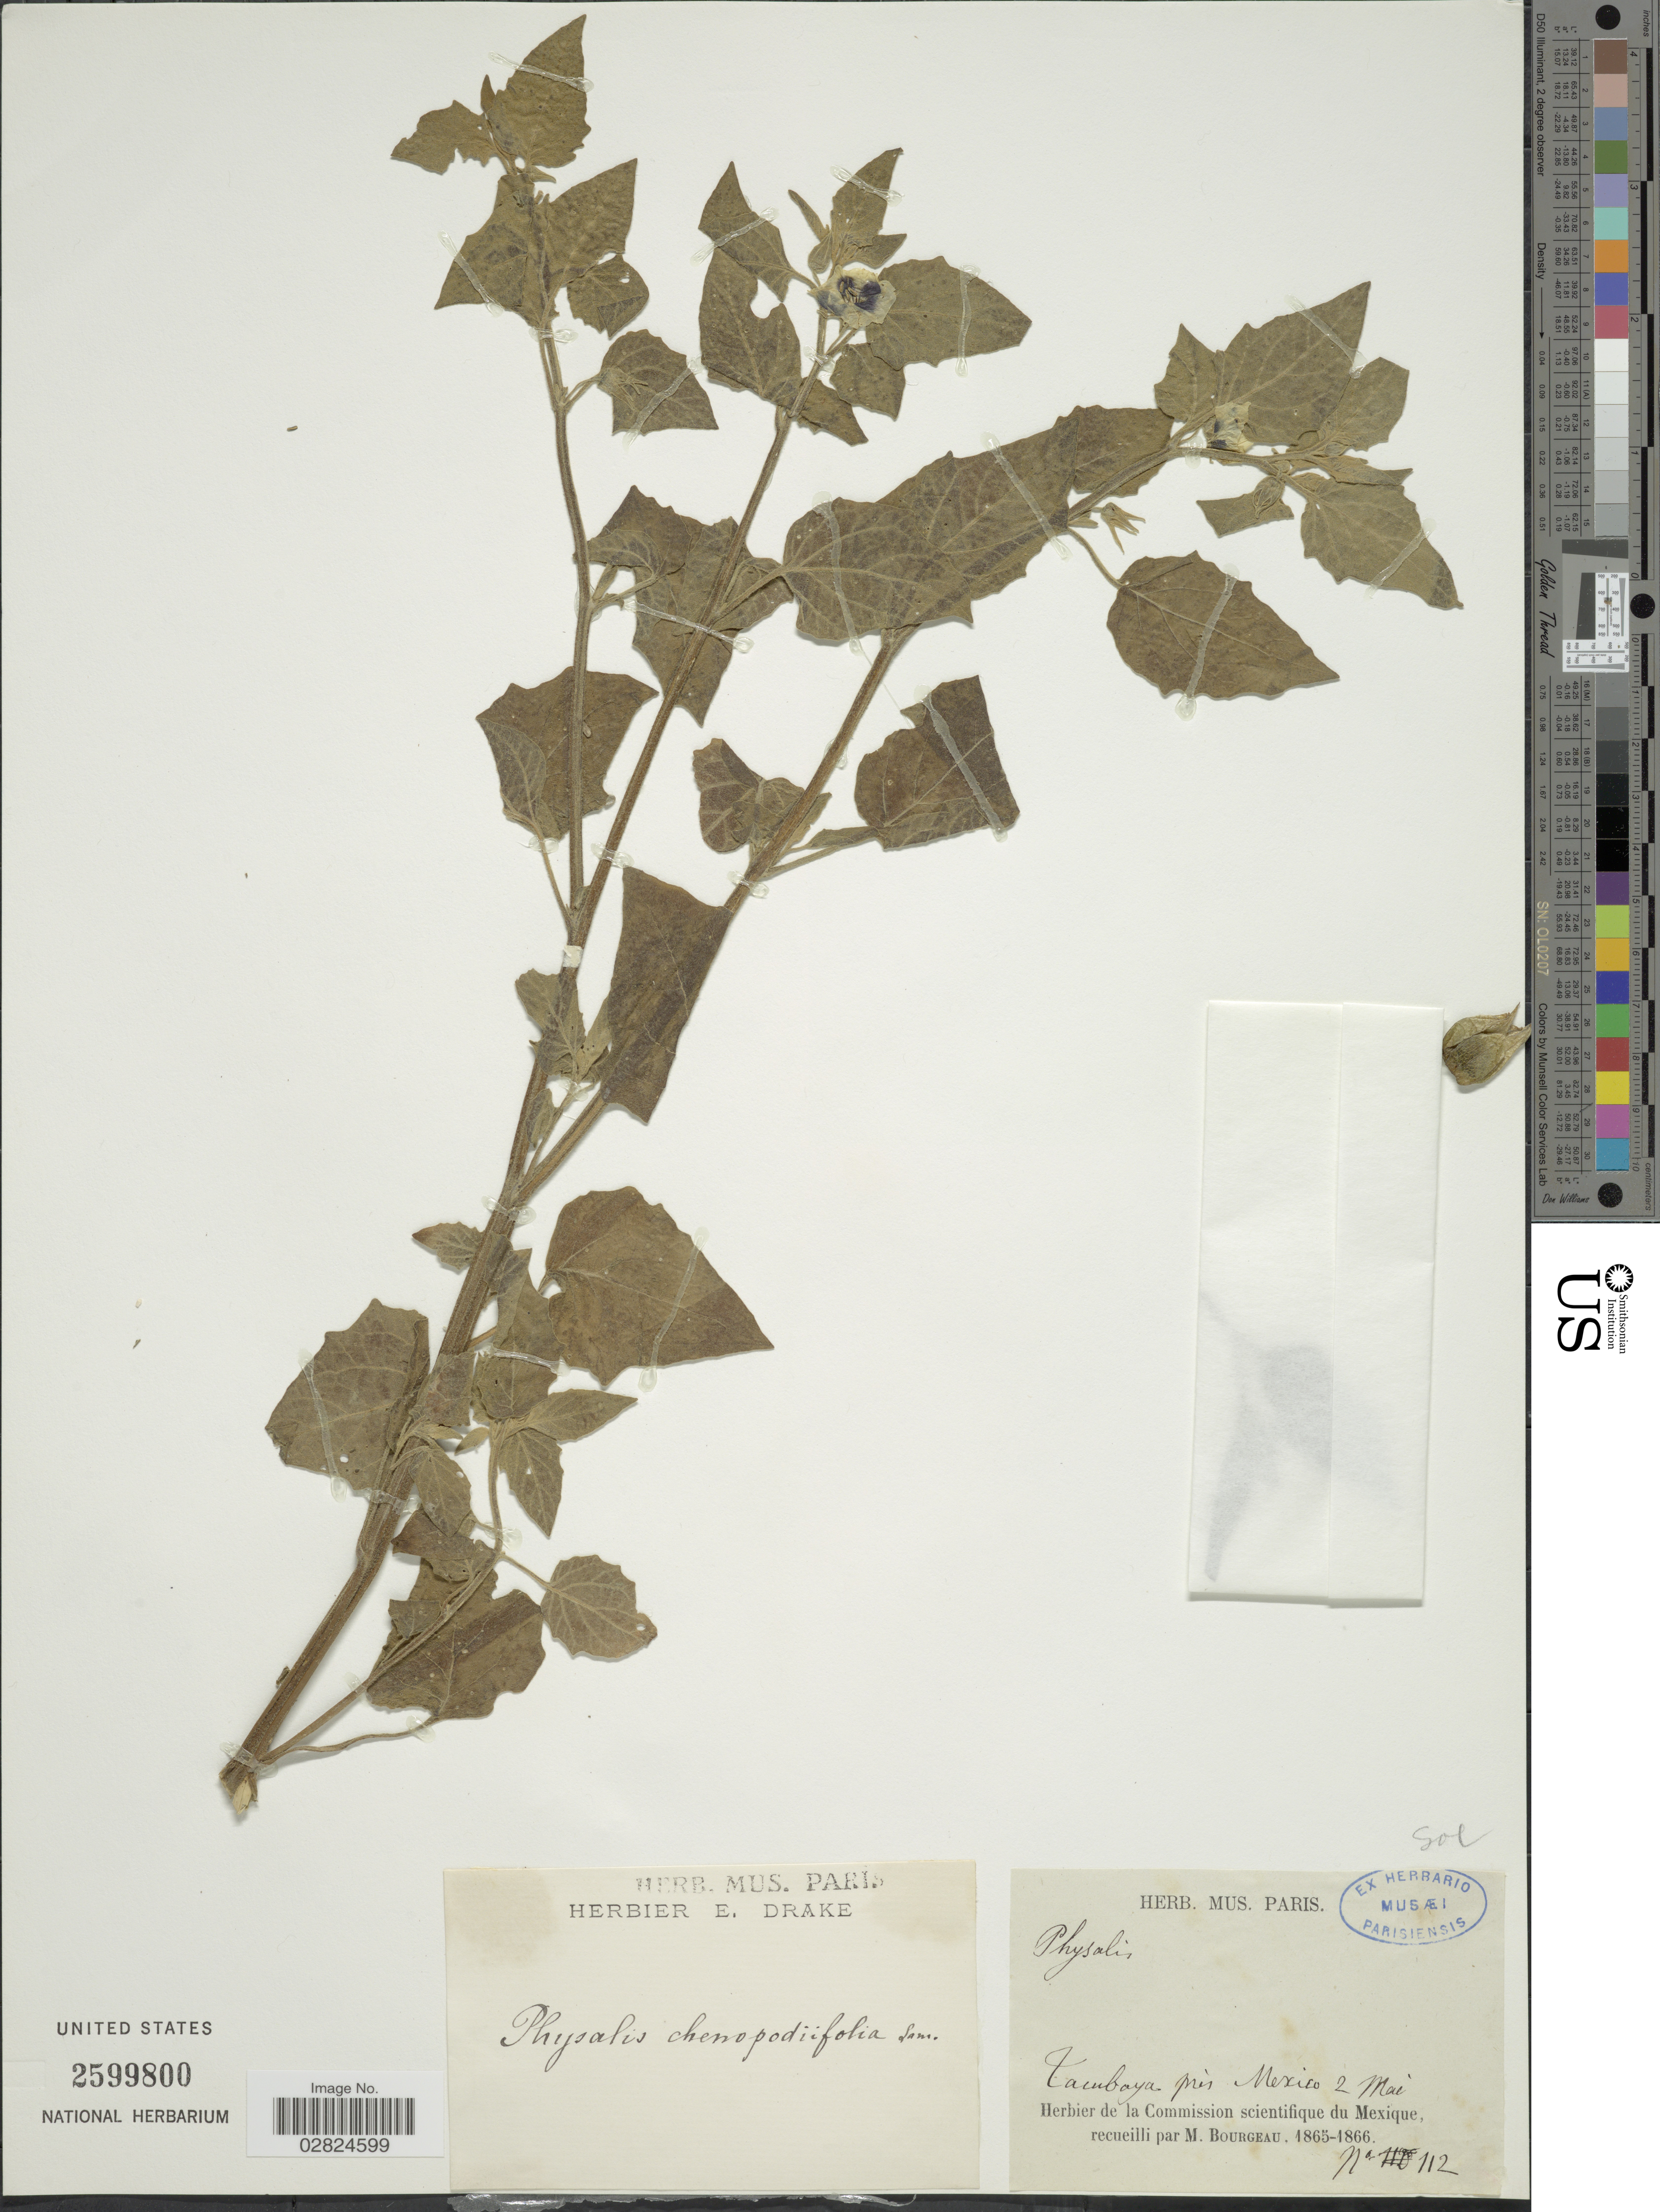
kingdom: Plantae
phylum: Tracheophyta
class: Magnoliopsida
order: Solanales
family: Solanaceae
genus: Physalis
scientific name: Physalis chenopodifolia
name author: Lam.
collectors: M. Bourgeau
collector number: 112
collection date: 1865-05-02/1866-05-02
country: Mexico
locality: Tambaya près Mexico.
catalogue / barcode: US 2599800